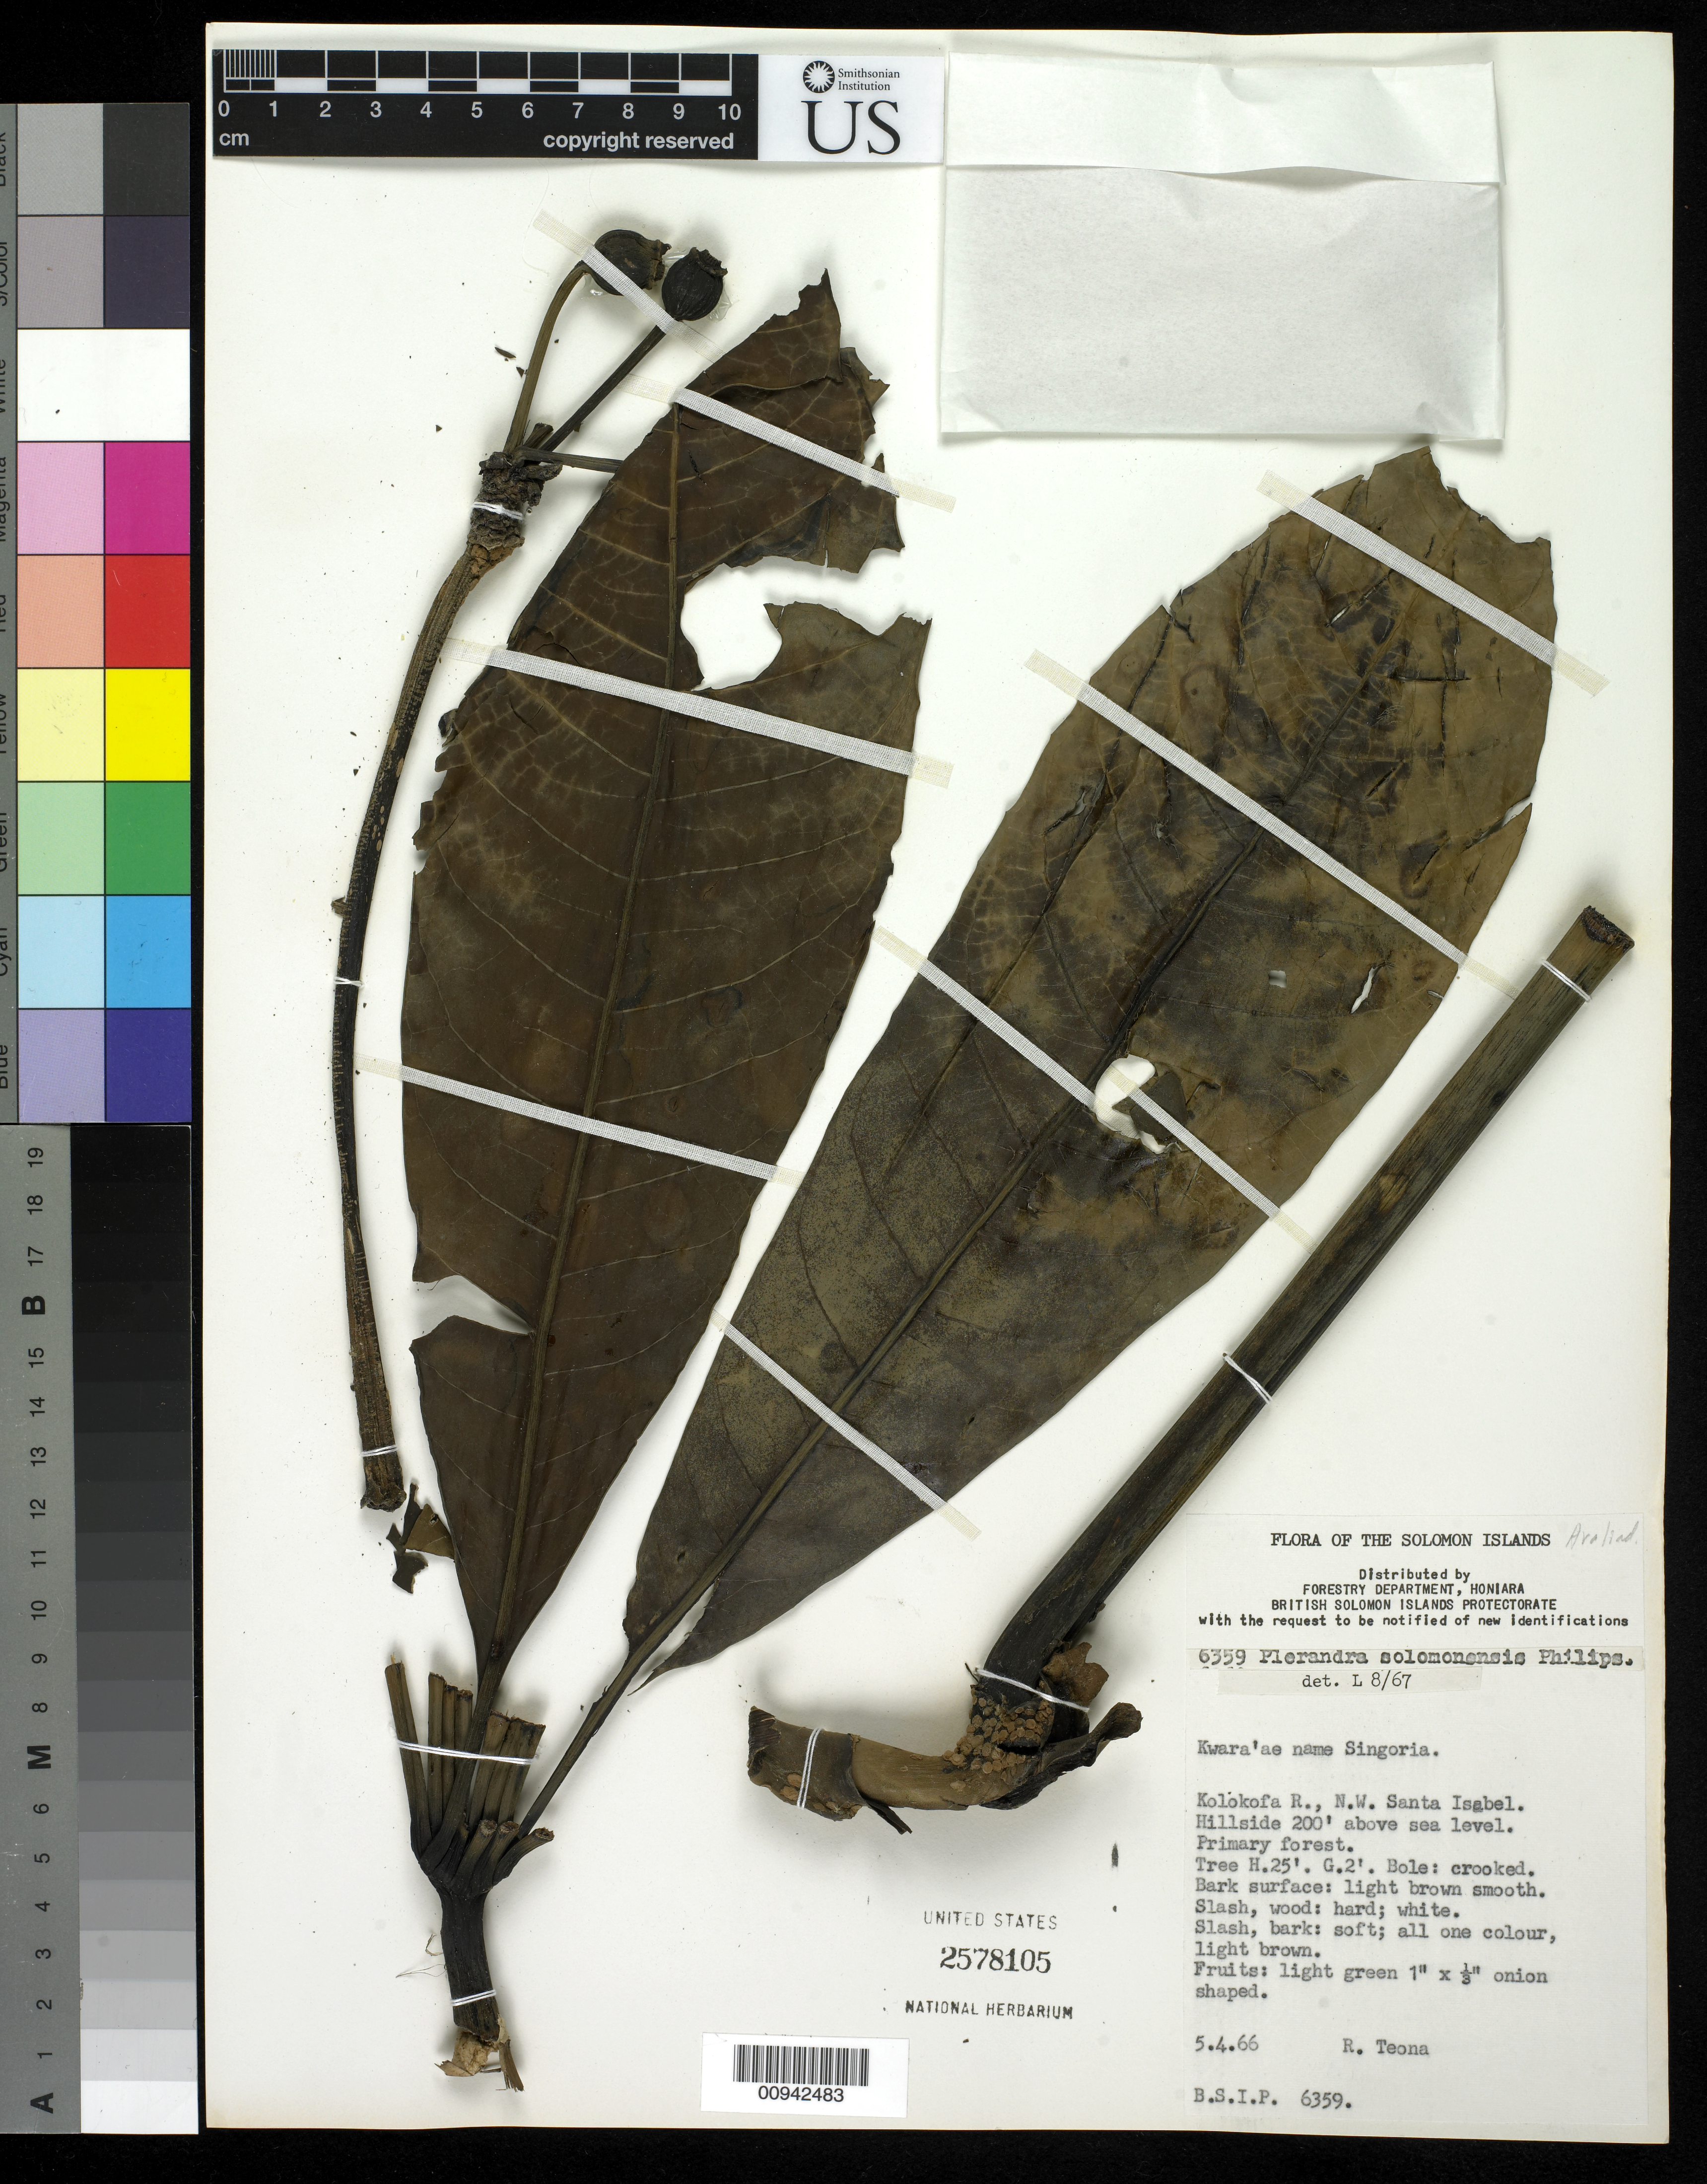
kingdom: Plantae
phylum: Tracheophyta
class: Magnoliopsida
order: Apiales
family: Araliaceae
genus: Plerandra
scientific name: Plerandra solomonensis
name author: Philipson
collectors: R. Teona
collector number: BSIP 6359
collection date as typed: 05 Apr 1966 or 04 May 1966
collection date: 1966-04-05 or 1966-05-04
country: Solomon Islands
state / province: Isabel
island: Santa Isabel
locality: Kolokofa R NW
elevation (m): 61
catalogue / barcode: US 2578105